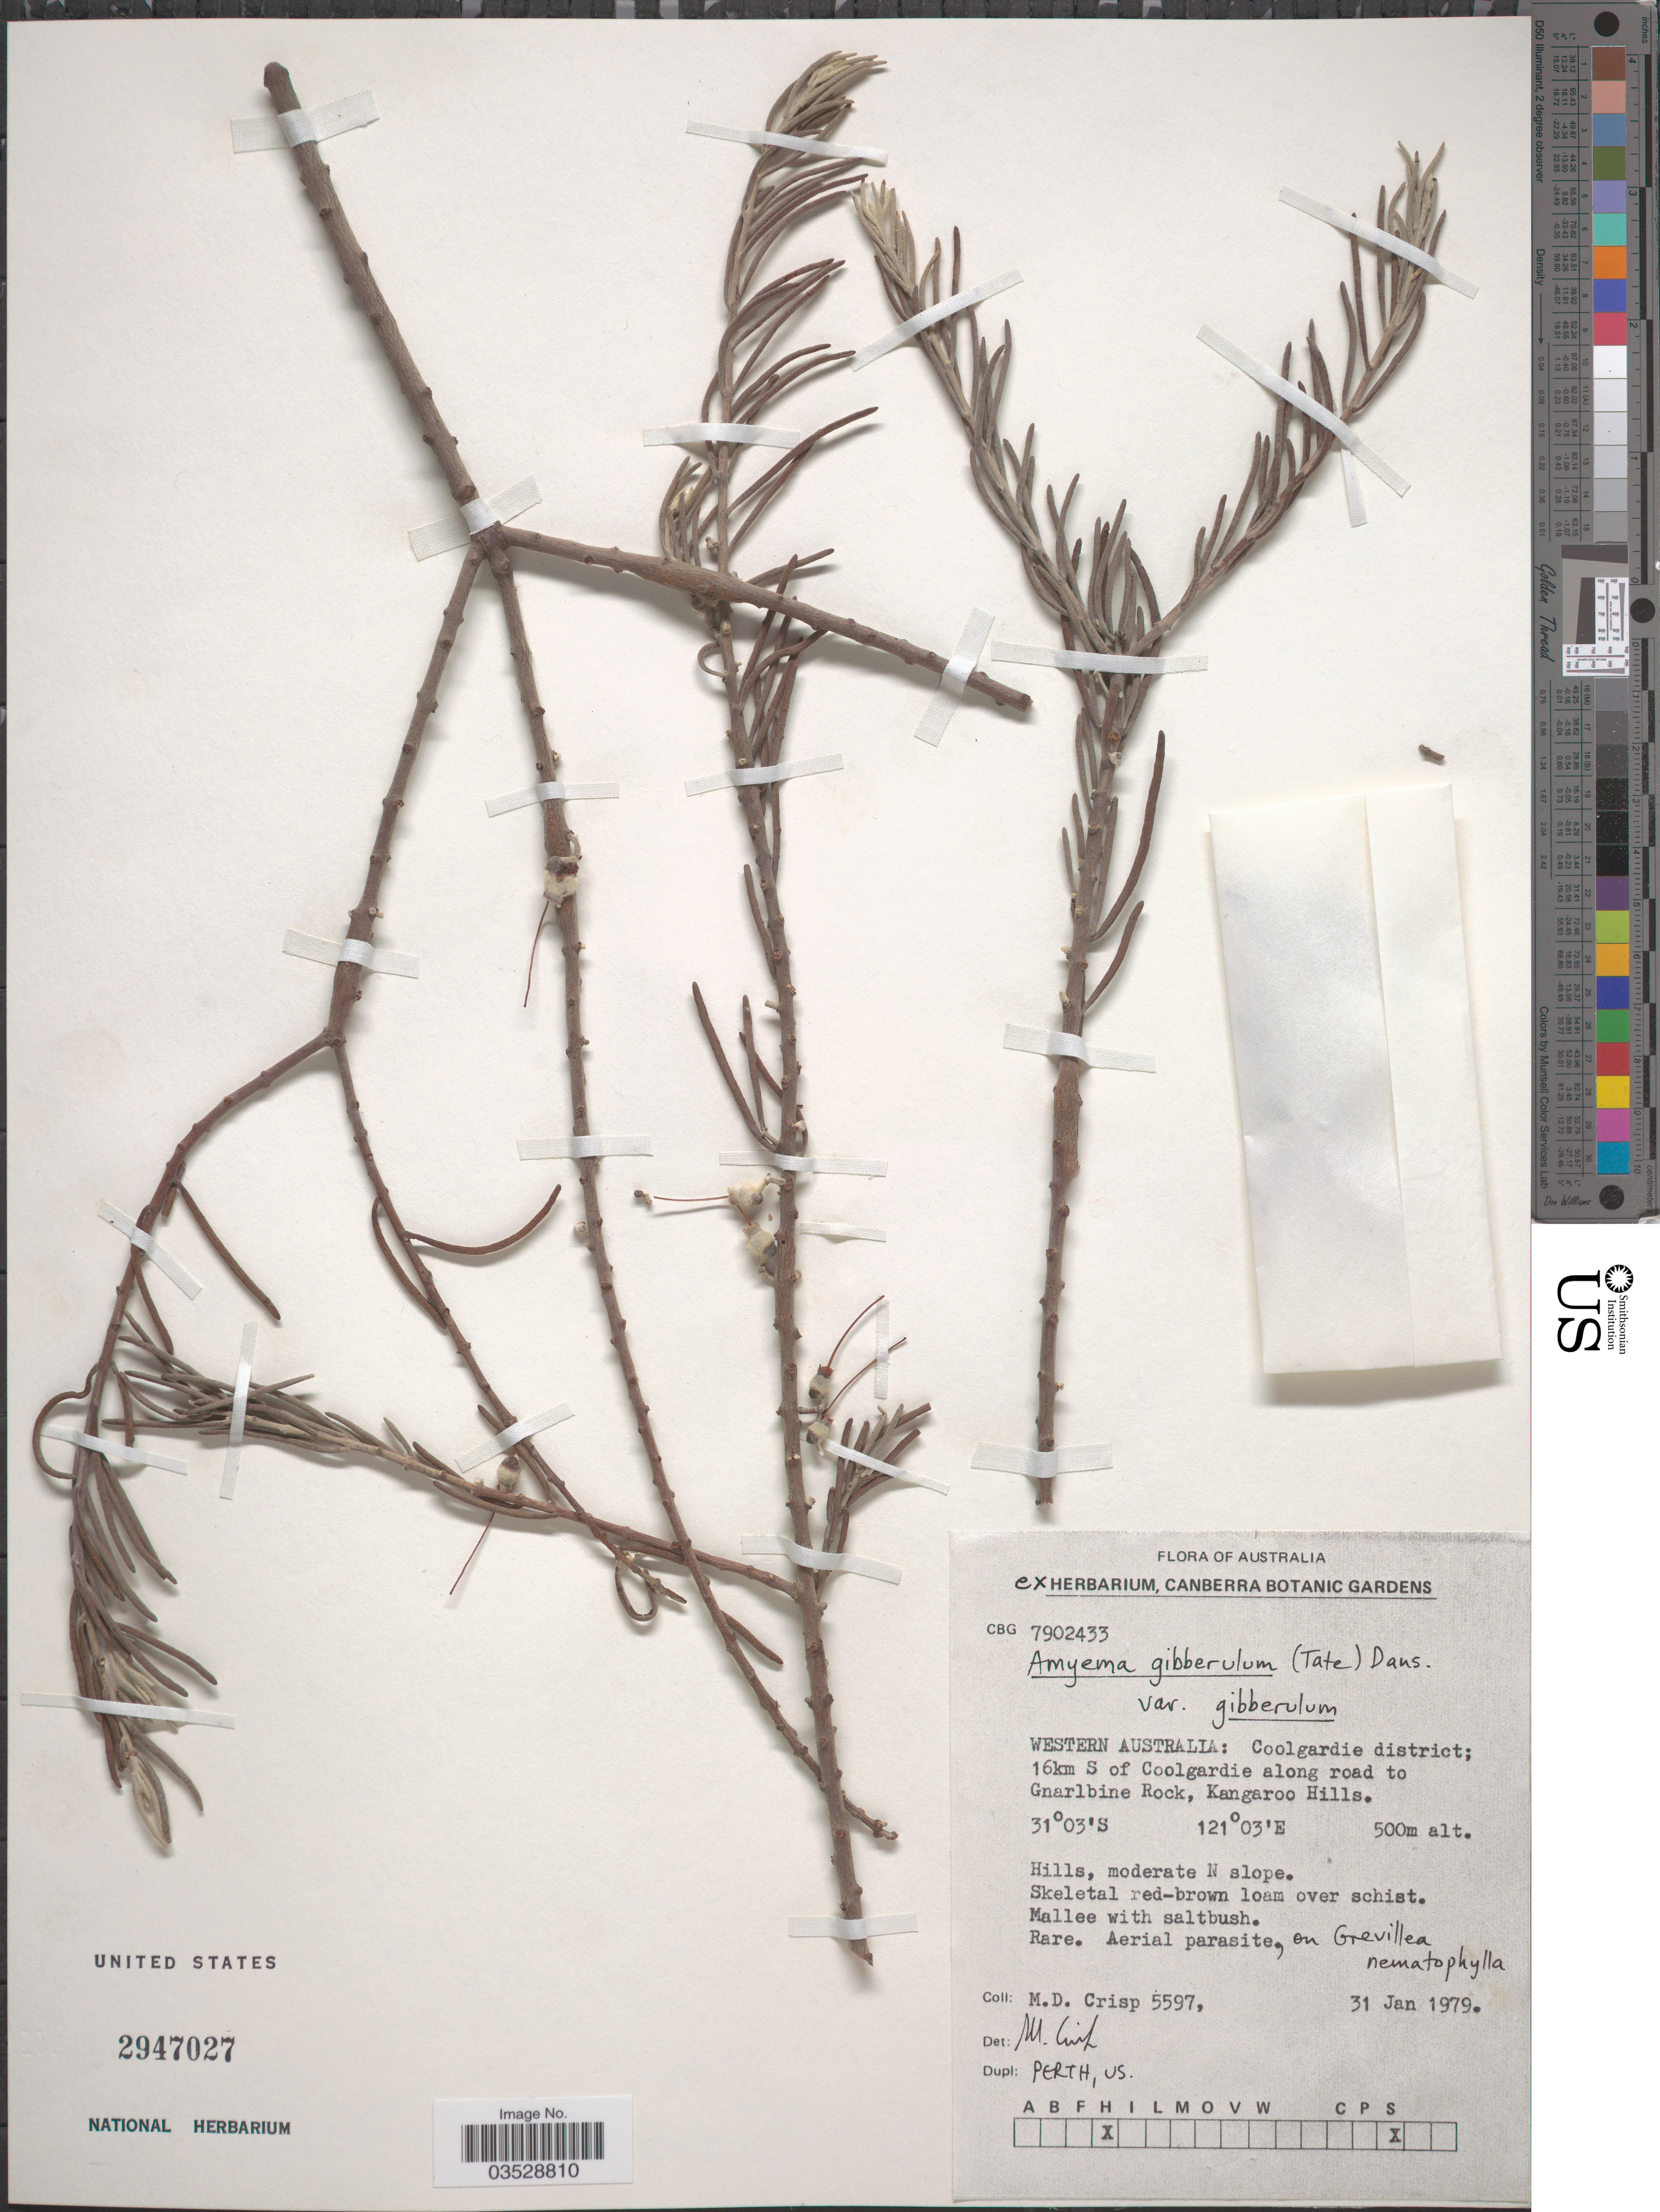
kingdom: Plantae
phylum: Tracheophyta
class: Magnoliopsida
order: Santalales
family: Loranthaceae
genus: Amyema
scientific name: Amyema gibberula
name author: Danser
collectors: M. Crisp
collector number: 5597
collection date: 1979-01-31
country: Australia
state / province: Western Australia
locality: Coolgardie district; 16km S of Coolgardie along road to Gnarlbine Rock, Kangaroo Hills.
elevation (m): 500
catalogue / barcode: US 2947027